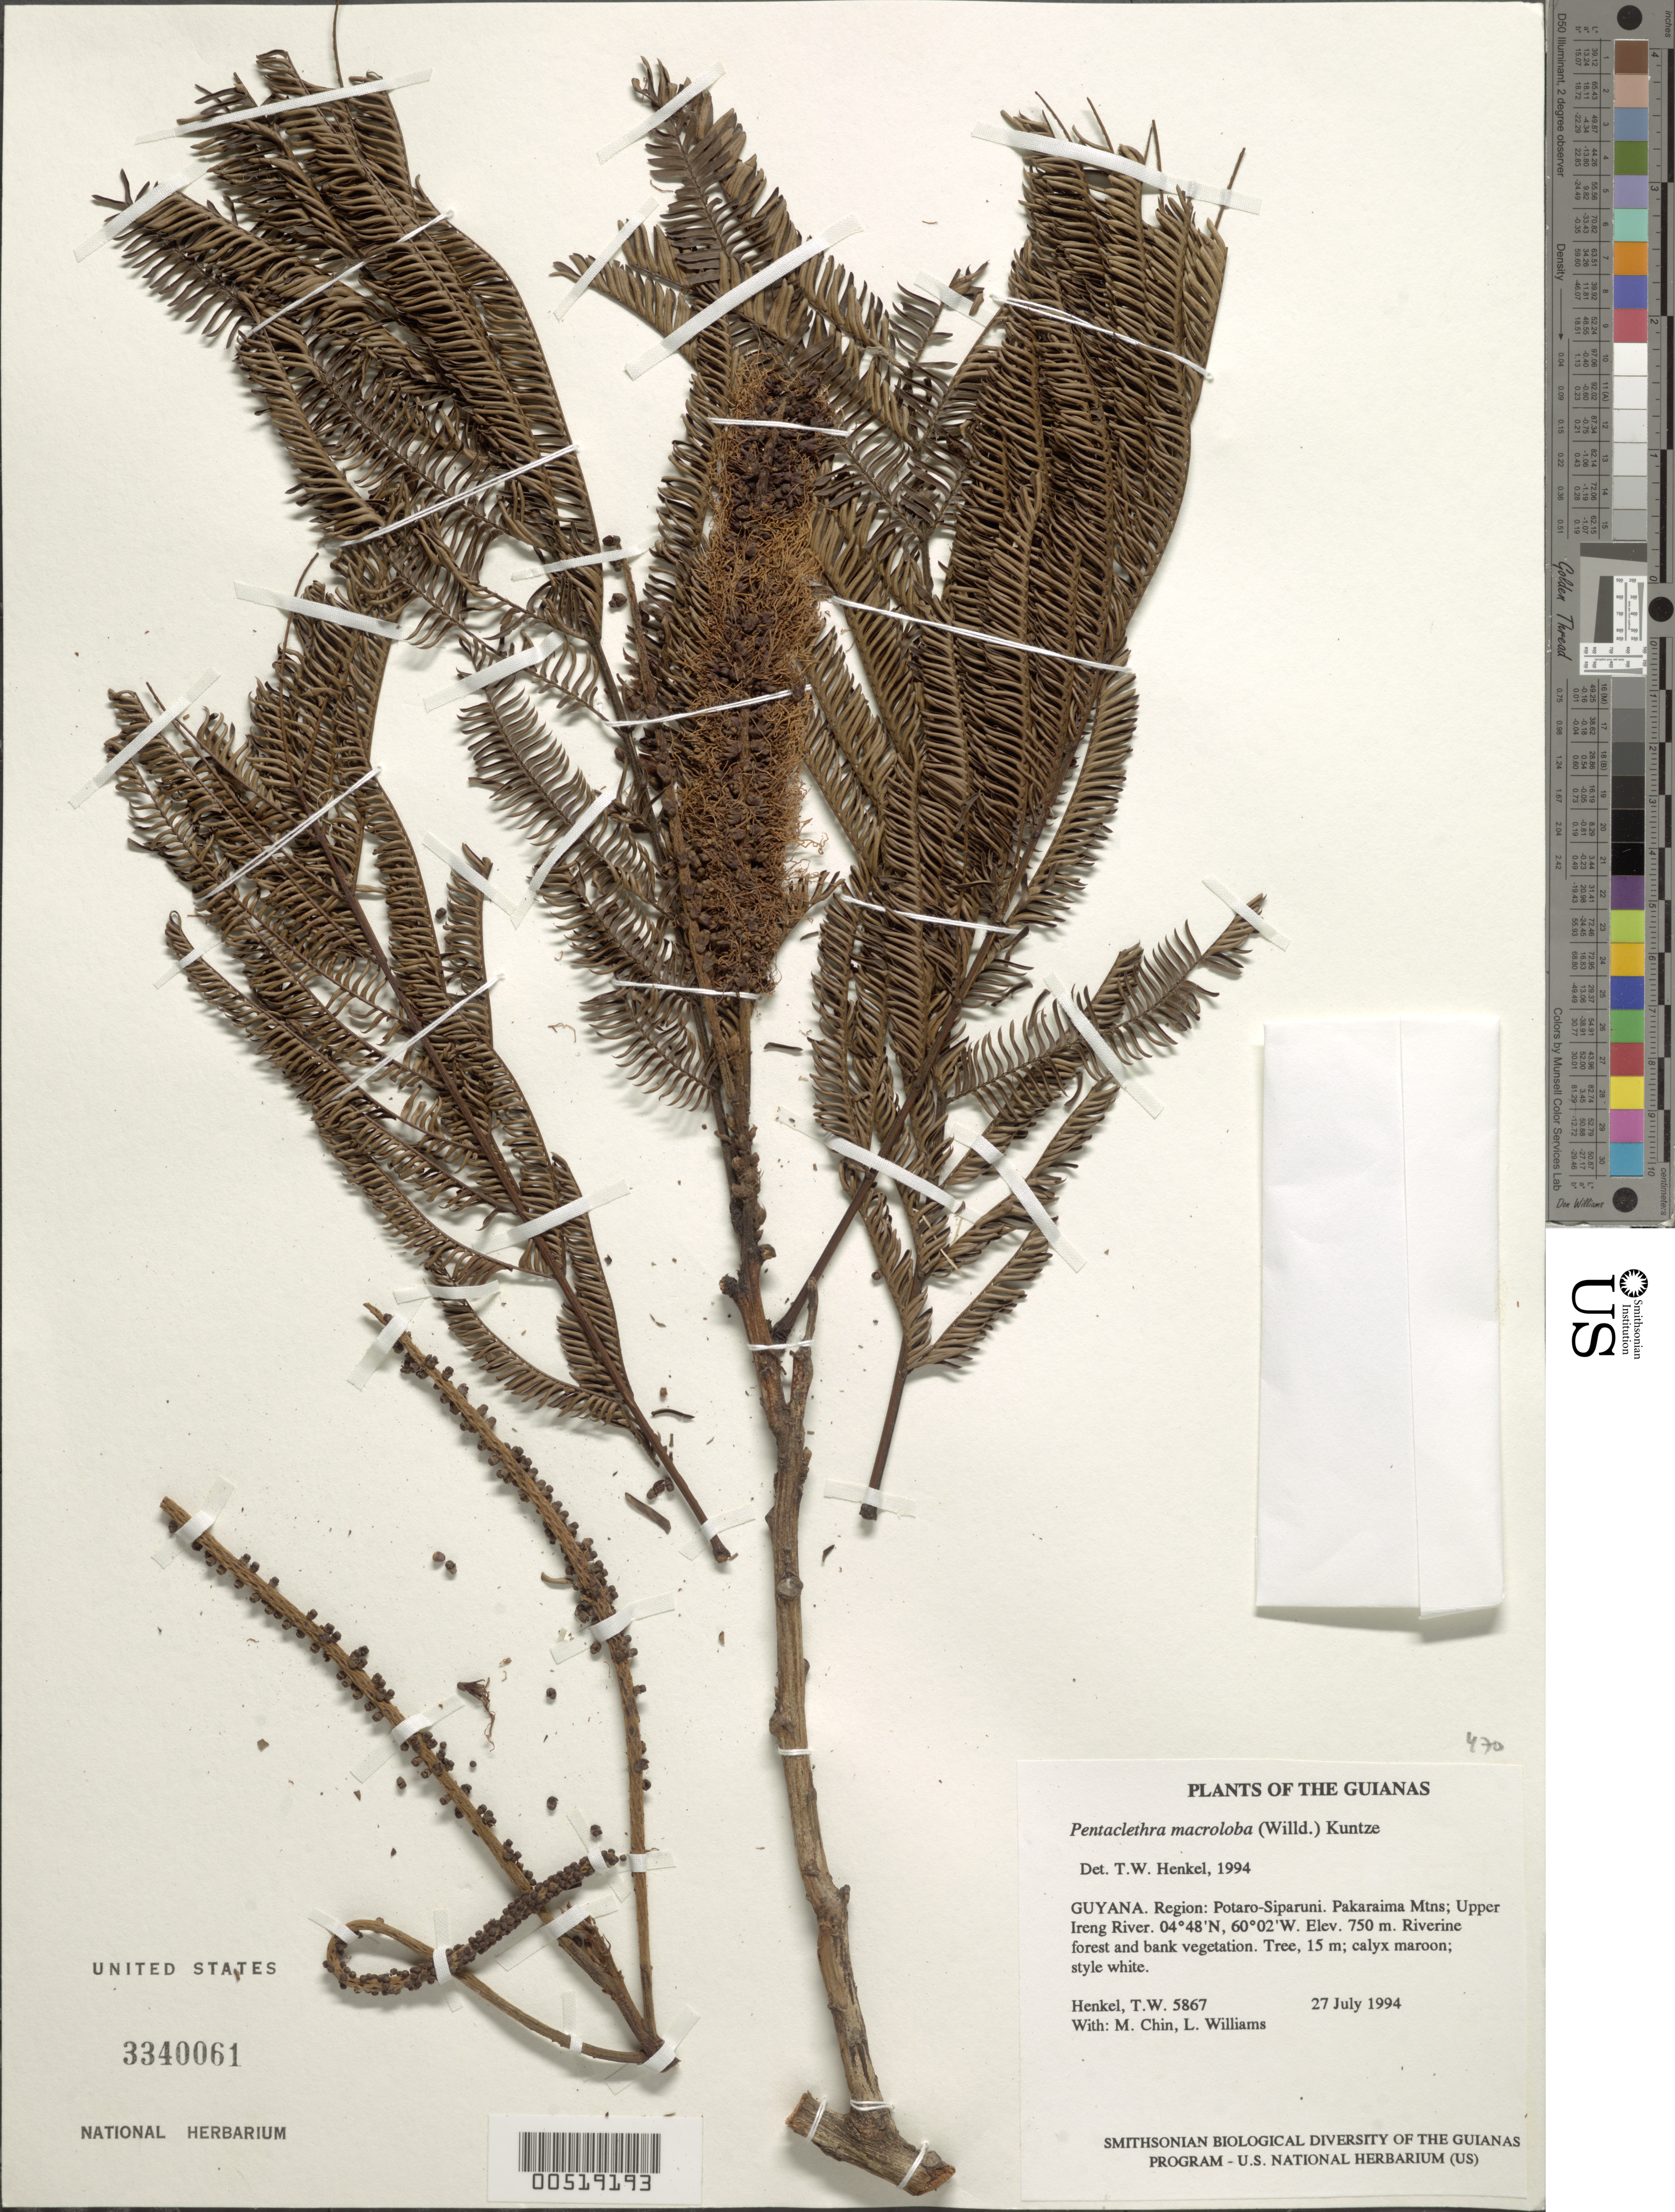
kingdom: Plantae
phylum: Tracheophyta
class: Magnoliopsida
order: Fabales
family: Fabaceae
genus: Pentaclethra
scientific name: Pentaclethra macroloba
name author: (Willd.) Kuntze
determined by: Henkel, T. W.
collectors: T. Henkel, M. Chin & L. Williams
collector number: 5867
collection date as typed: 27 July 1994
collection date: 1994-07-27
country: Guyana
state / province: Potaro-Siparuni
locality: Pakaraima Mtns; Upper Ireng River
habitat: Riverine forest and bank vegetation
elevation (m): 750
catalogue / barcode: US 3340061